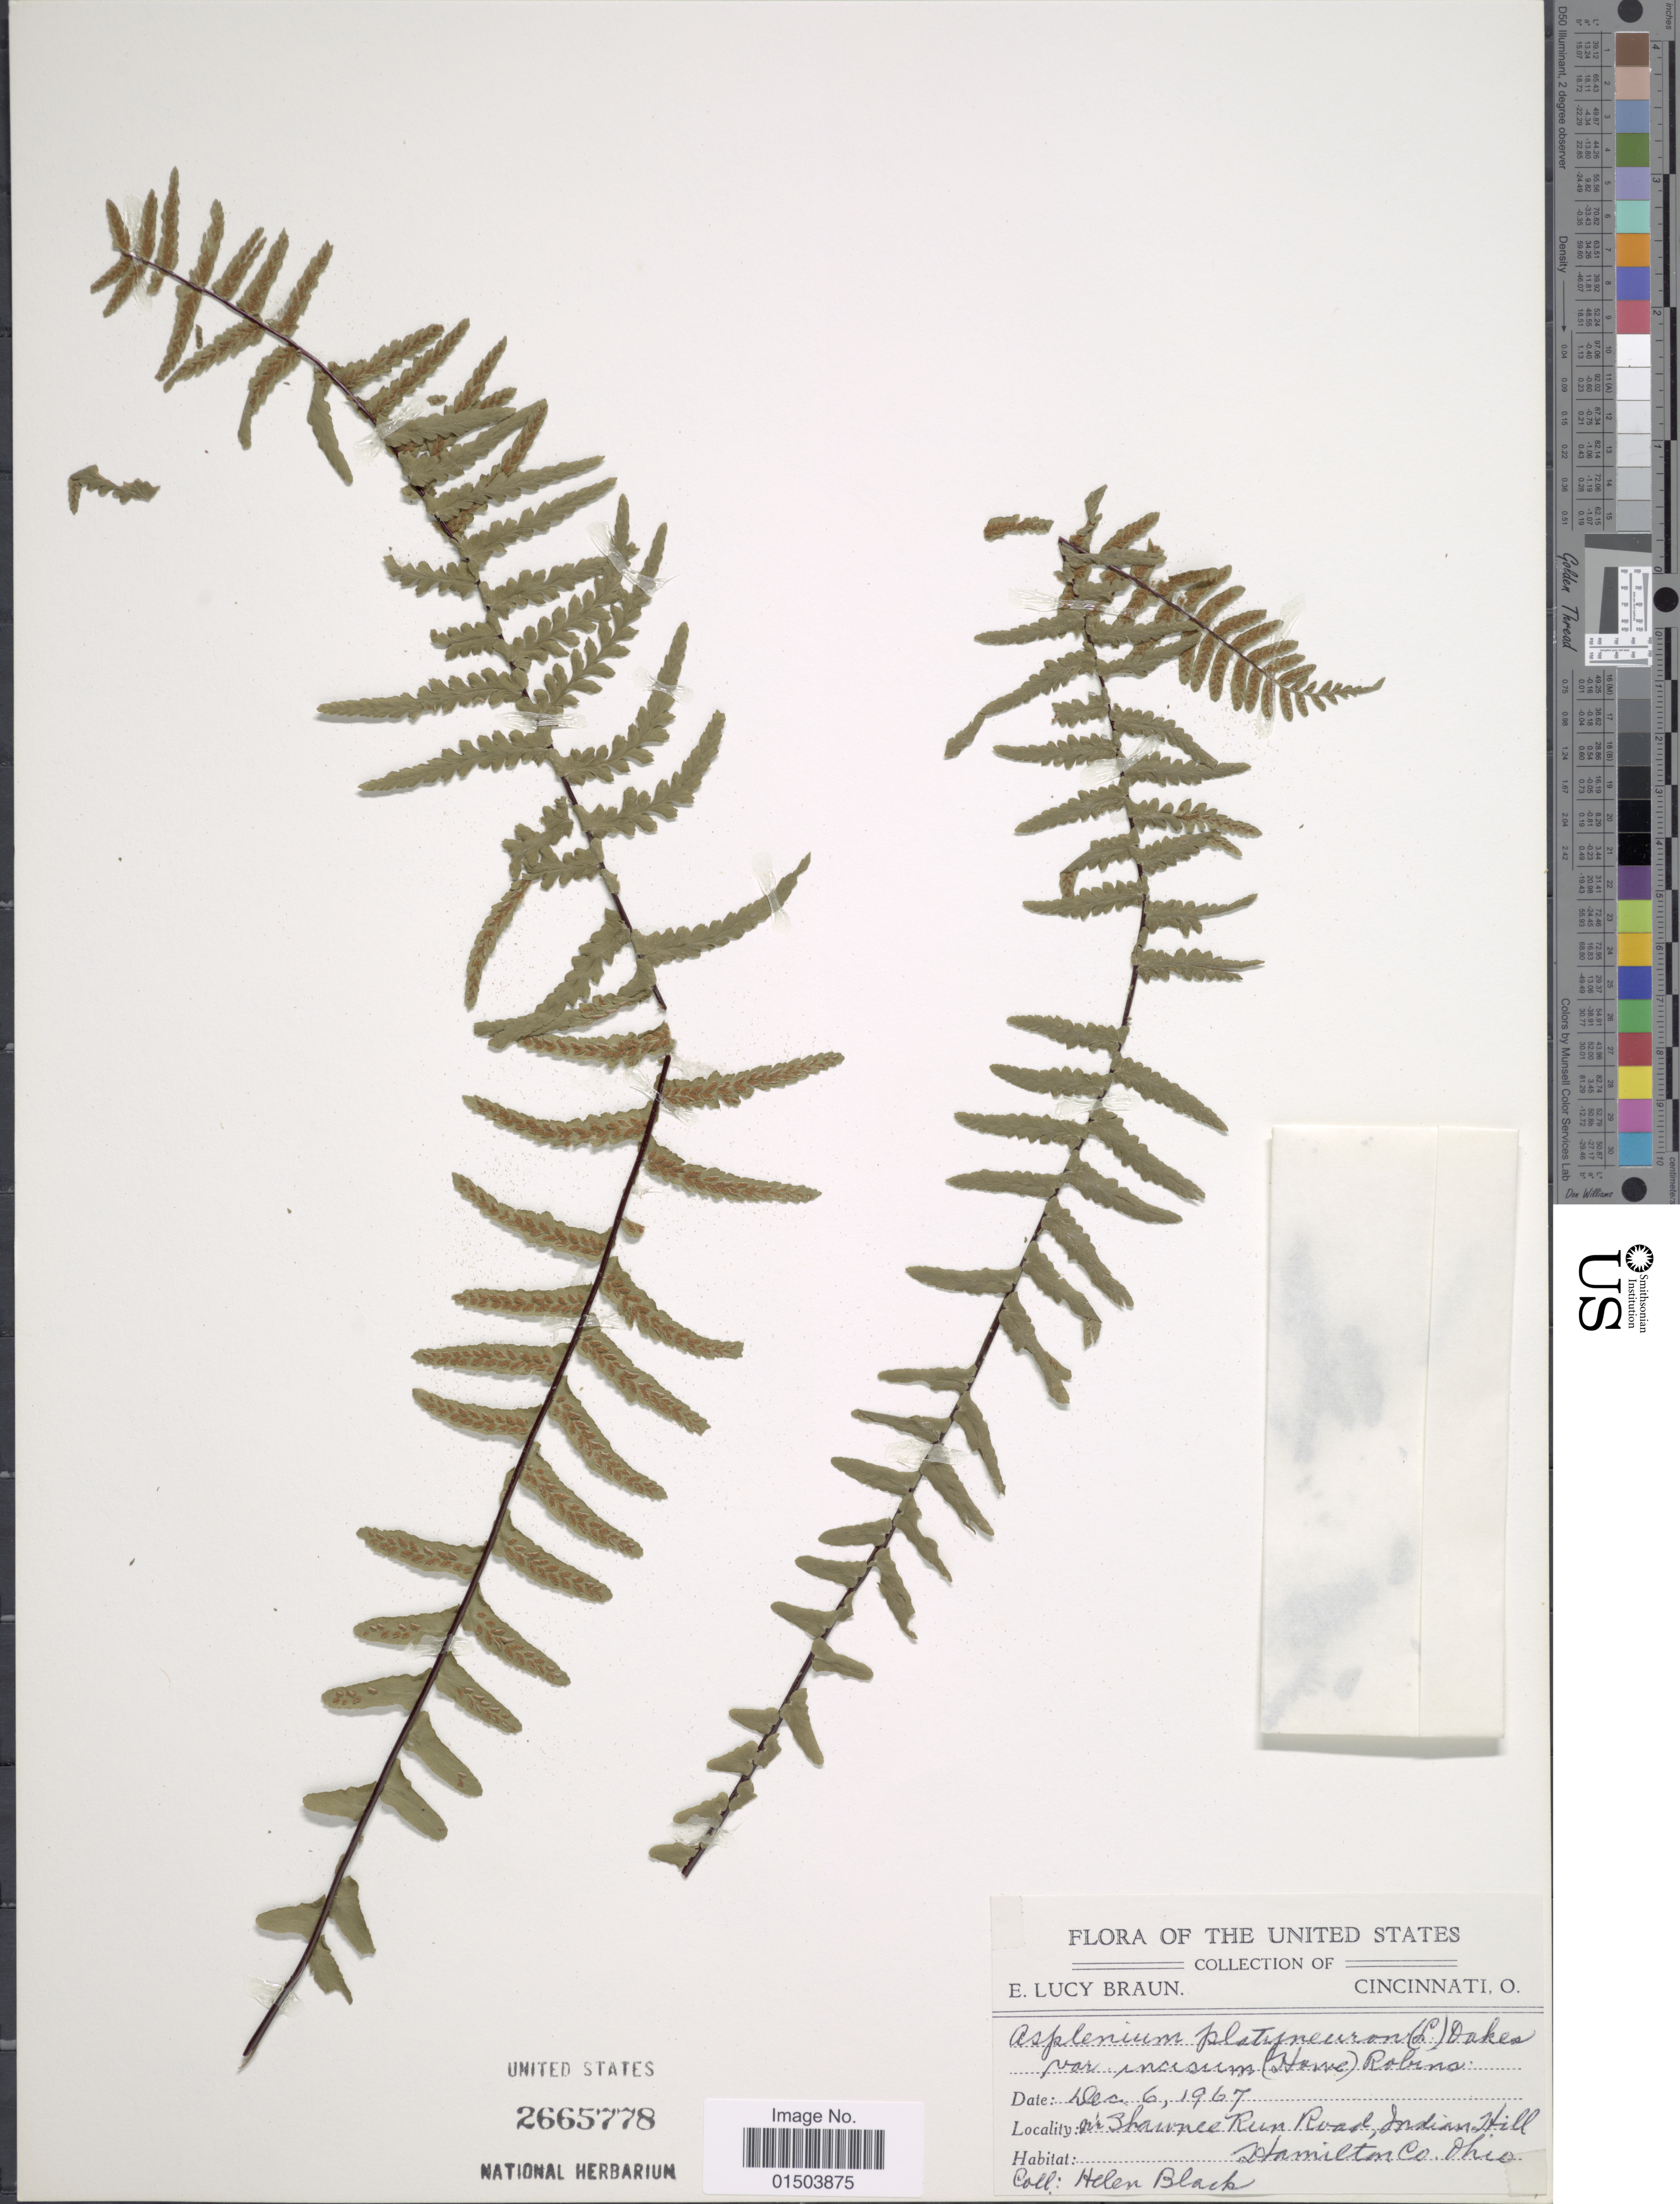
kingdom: Plantae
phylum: Tracheophyta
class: Polypodiopsida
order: Polypodiales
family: Aspleniaceae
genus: Asplenium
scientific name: Asplenium platyneuron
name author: (L.) Britton, Stearns & Poggenb.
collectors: H. Black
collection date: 1967-12-06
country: United States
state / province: Ohio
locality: Cincinnati, O. Nr Shawnee Run Road, Indian Hill, Hamilton Co.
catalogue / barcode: US 2665778